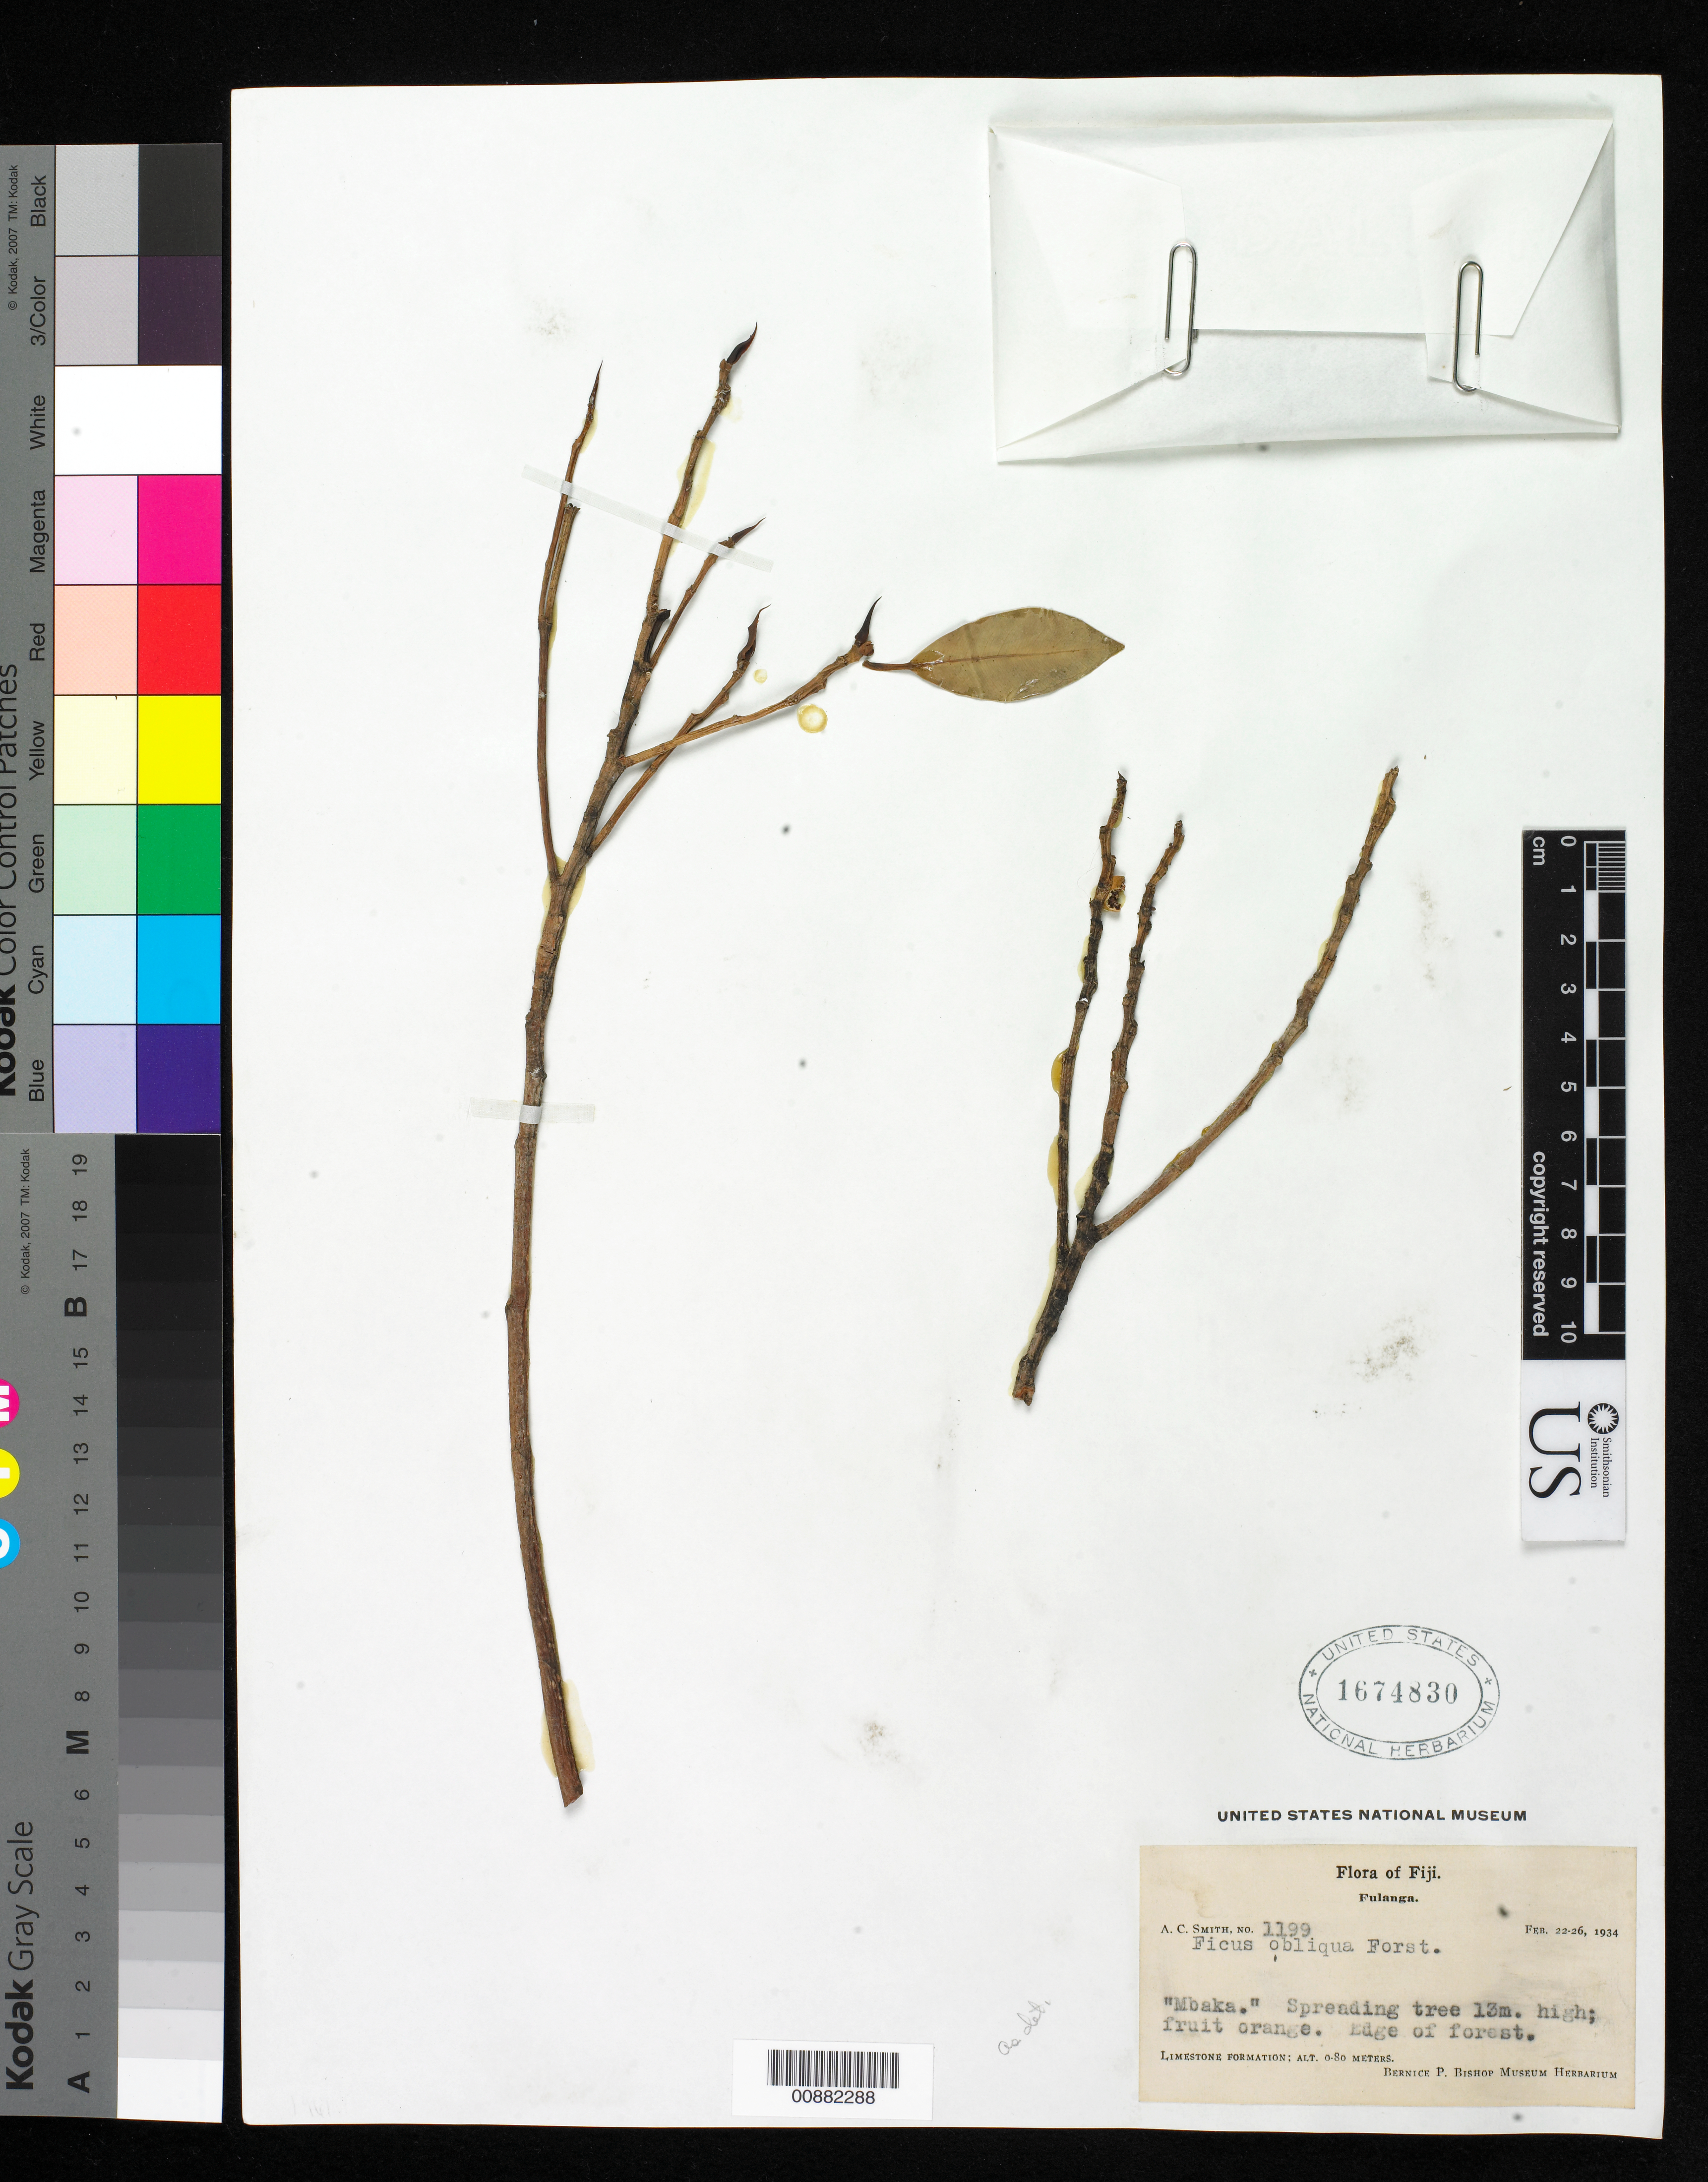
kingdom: Plantae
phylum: Tracheophyta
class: Magnoliopsida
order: Rosales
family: Moraceae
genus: Ficus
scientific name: Ficus obliqua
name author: G. Forst.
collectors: C. A. Smith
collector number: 1199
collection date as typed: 22 Feb 1934 to 26 Feb 1934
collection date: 1934-02-22/1934-02-26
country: Fiji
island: Fulaga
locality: Limestone formation. (Fulanga)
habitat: Edge of forest.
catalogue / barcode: US 1674830